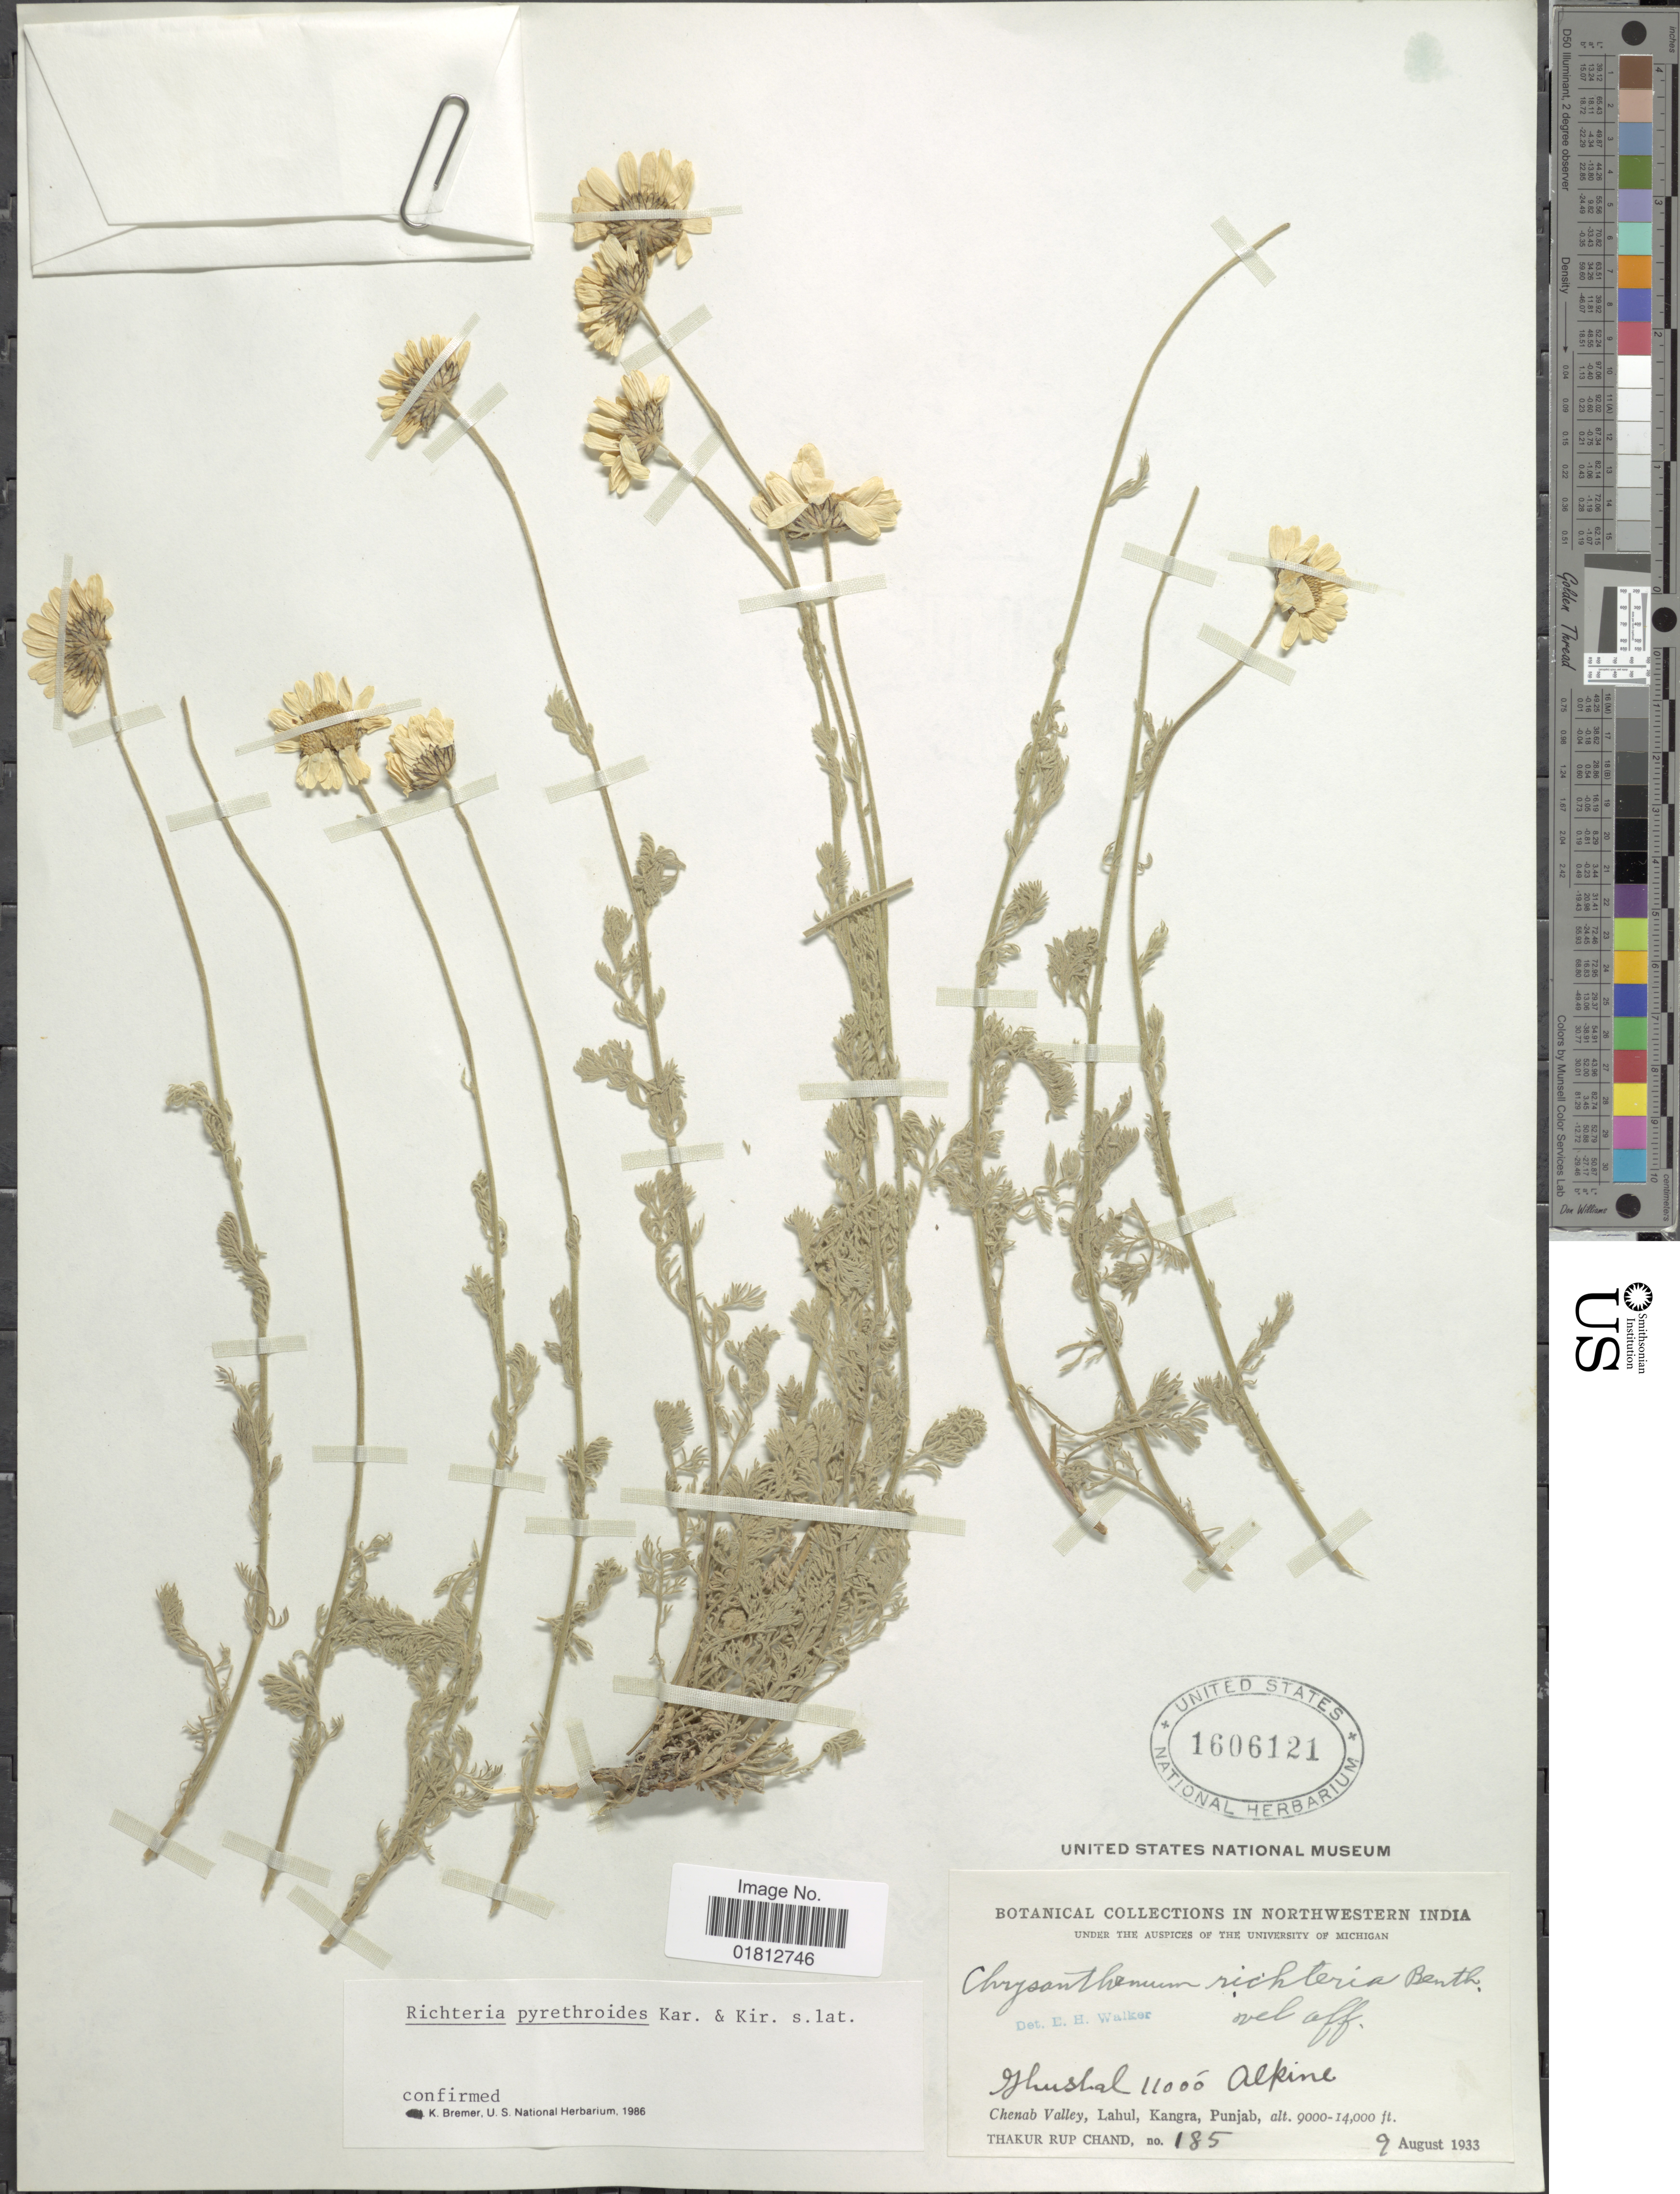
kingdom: Plantae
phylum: Tracheophyta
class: Magnoliopsida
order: Asterales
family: Asteraceae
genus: Richteria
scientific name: Richteria pyrethroides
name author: Kar. & Kir.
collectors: T. R. Chand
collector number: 185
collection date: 1933-08-09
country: India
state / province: Himachal Pradesh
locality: Northwestern India, Ghushal, Chenab Valley, Lahul, Kangra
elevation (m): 3353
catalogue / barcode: US 1606121